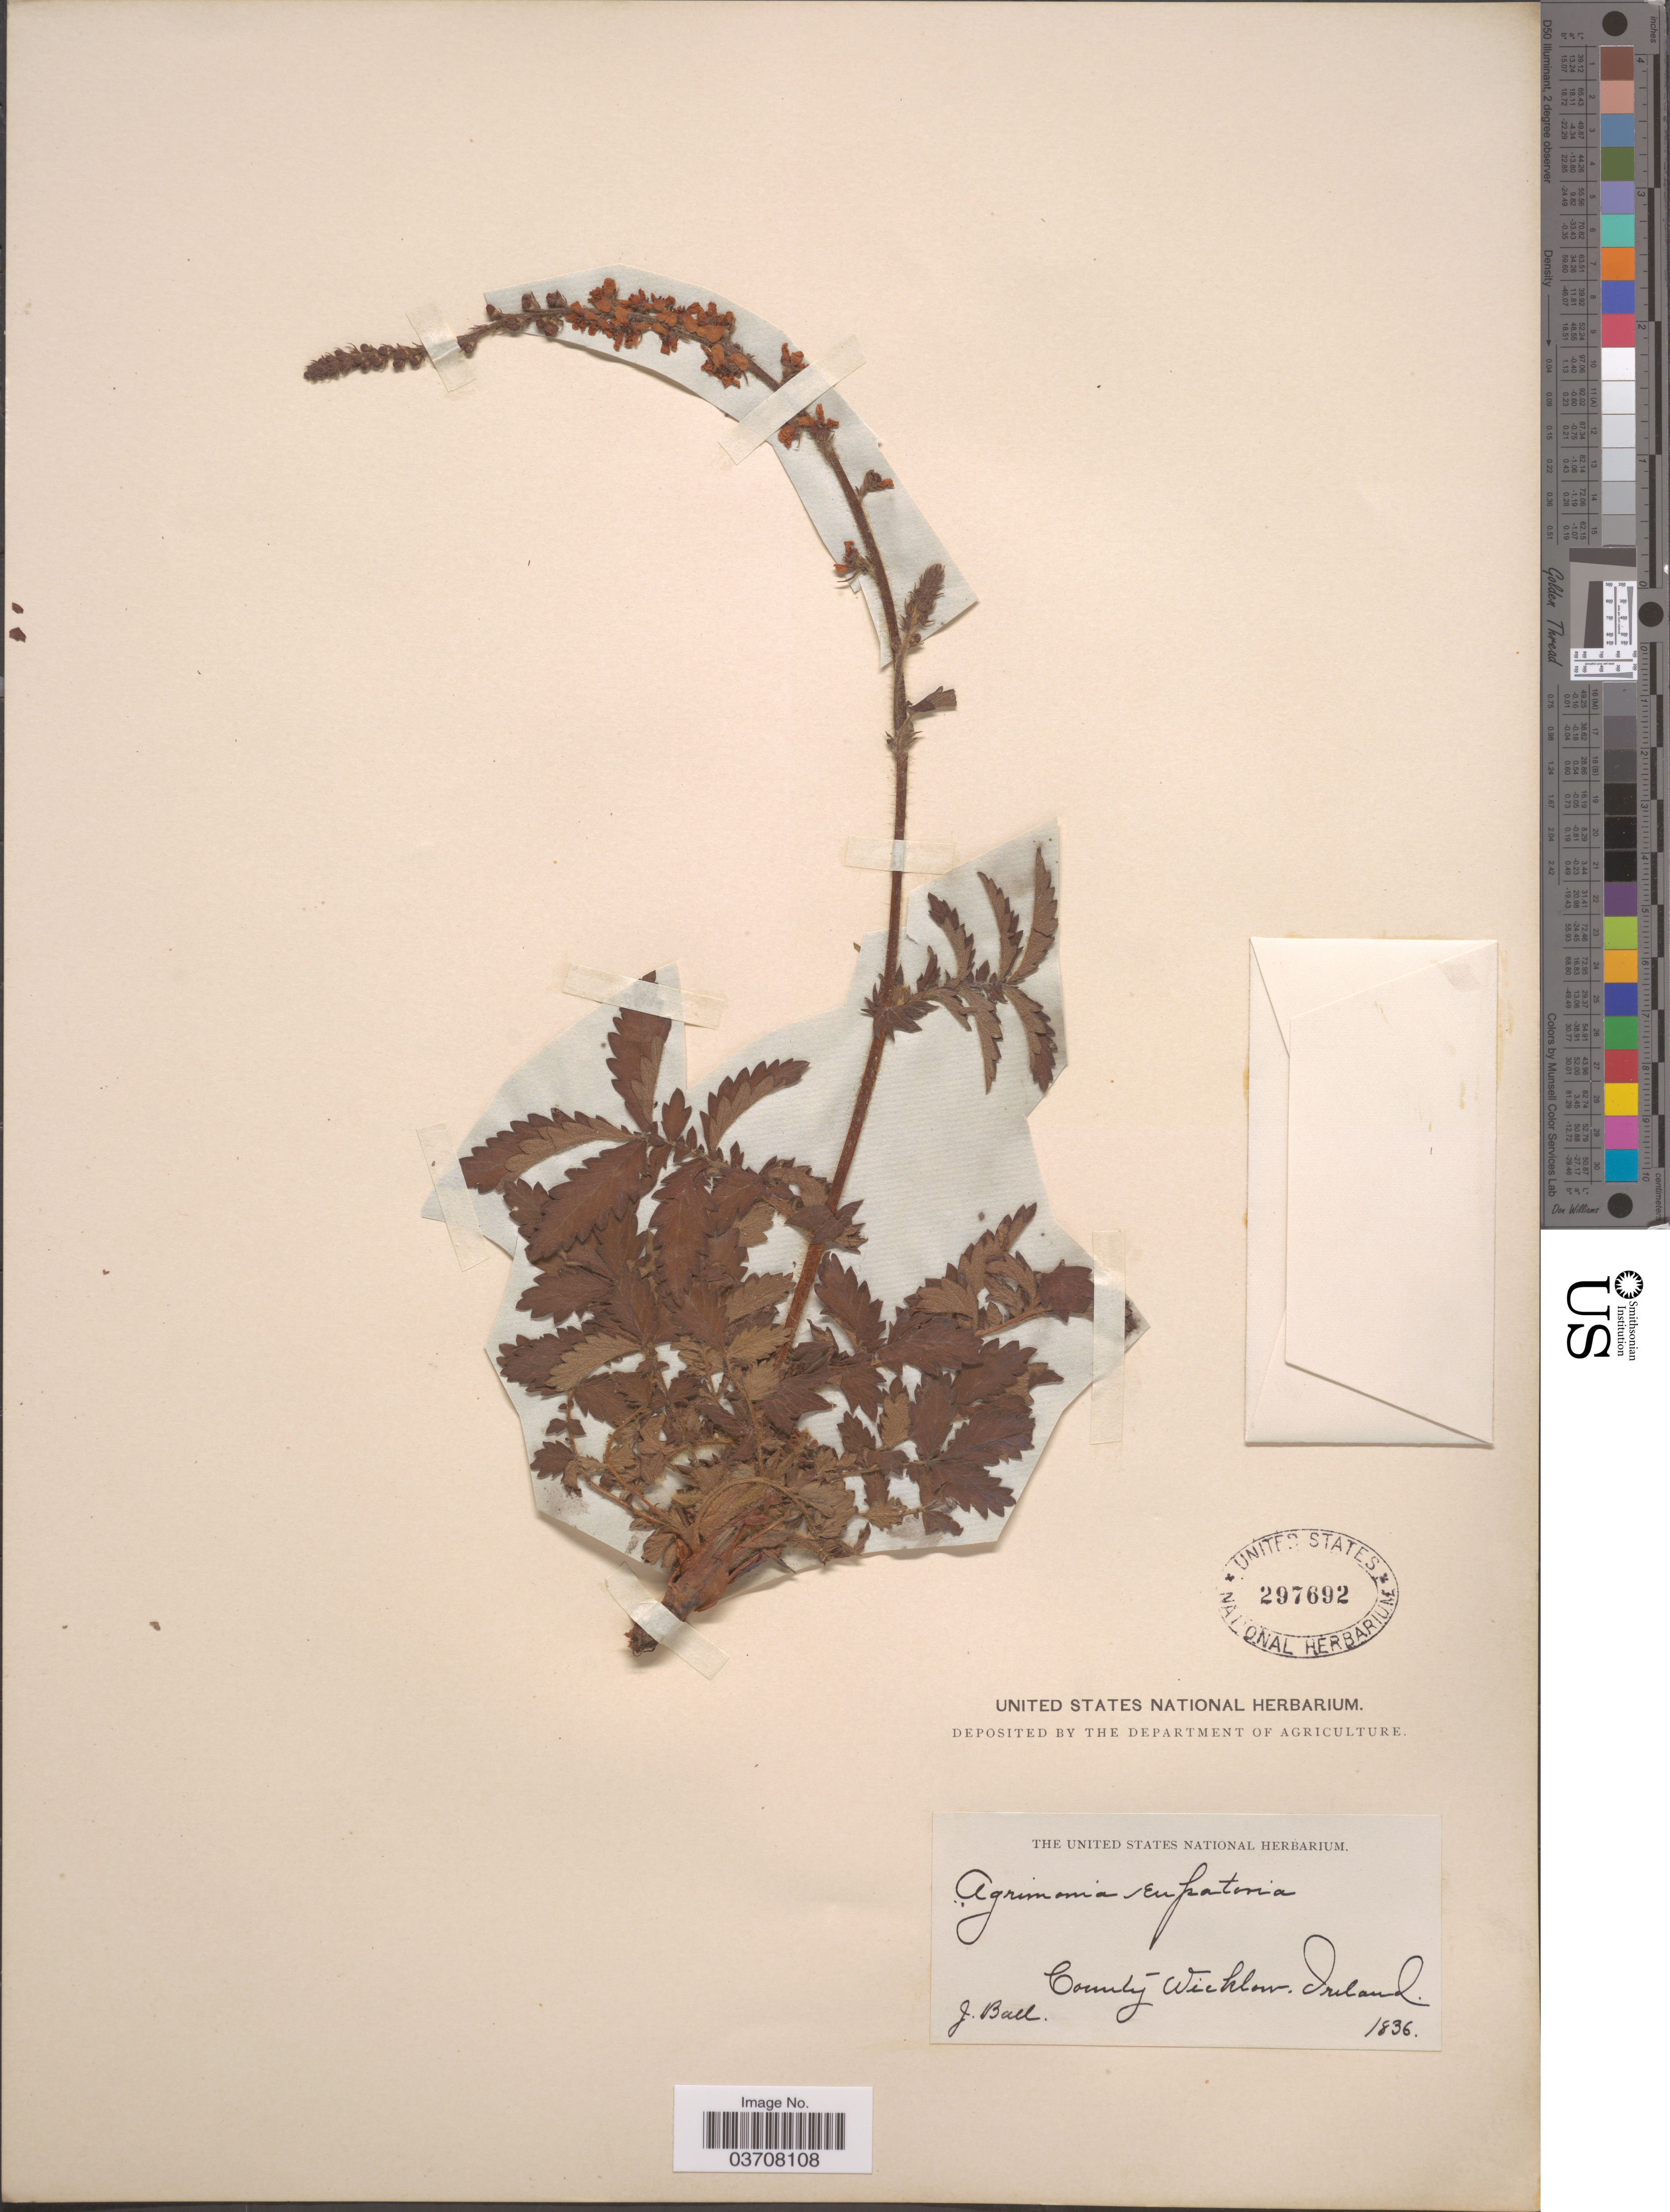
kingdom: Plantae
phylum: Tracheophyta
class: Magnoliopsida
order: Rosales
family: Rosaceae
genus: Agrimonia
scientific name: Agrimonia eupatoria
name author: L.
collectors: J. Ball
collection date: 1836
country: Ireland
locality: County Wicklow.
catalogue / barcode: US 297692